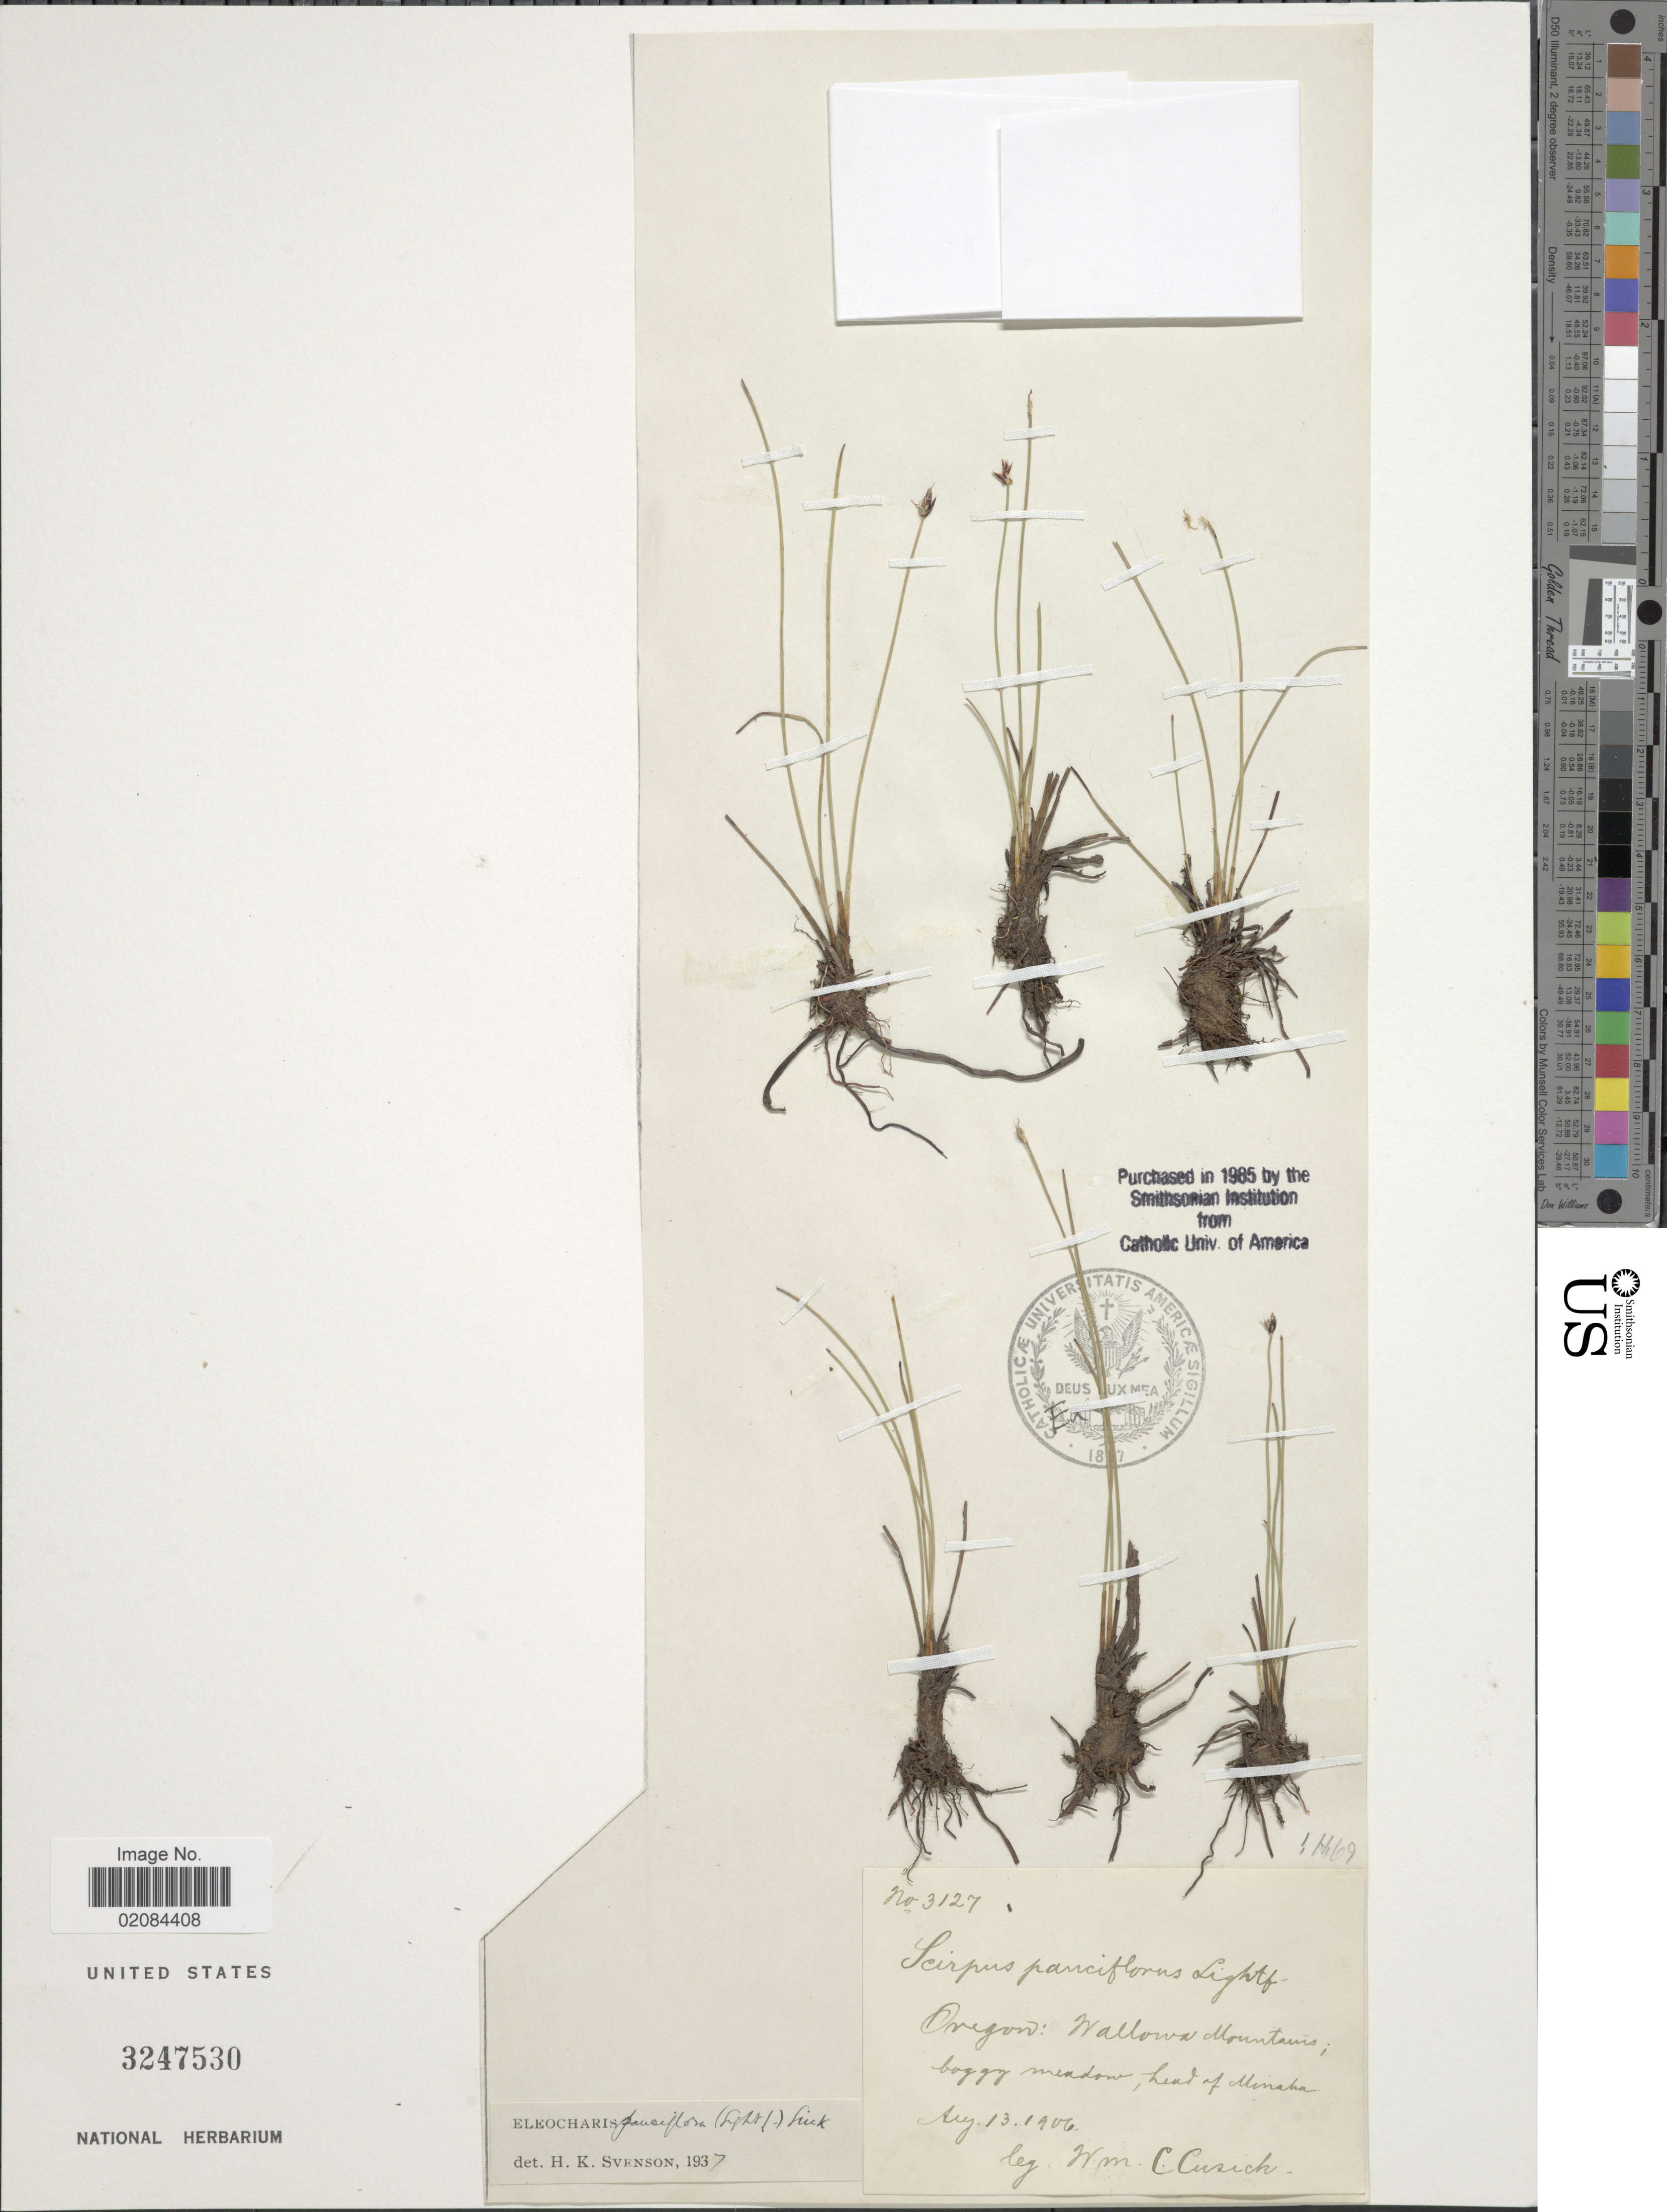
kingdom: Plantae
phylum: Tracheophyta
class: Liliopsida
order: Poales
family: Cyperaceae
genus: Eleocharis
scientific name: Eleocharis quinqueflora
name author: (Hartmann) O. Schwarz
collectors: W. C. Cusick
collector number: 3127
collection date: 1906-08-13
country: United States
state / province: Oregon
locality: Wallowa Mountains, head of Menaha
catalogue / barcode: US 3247530